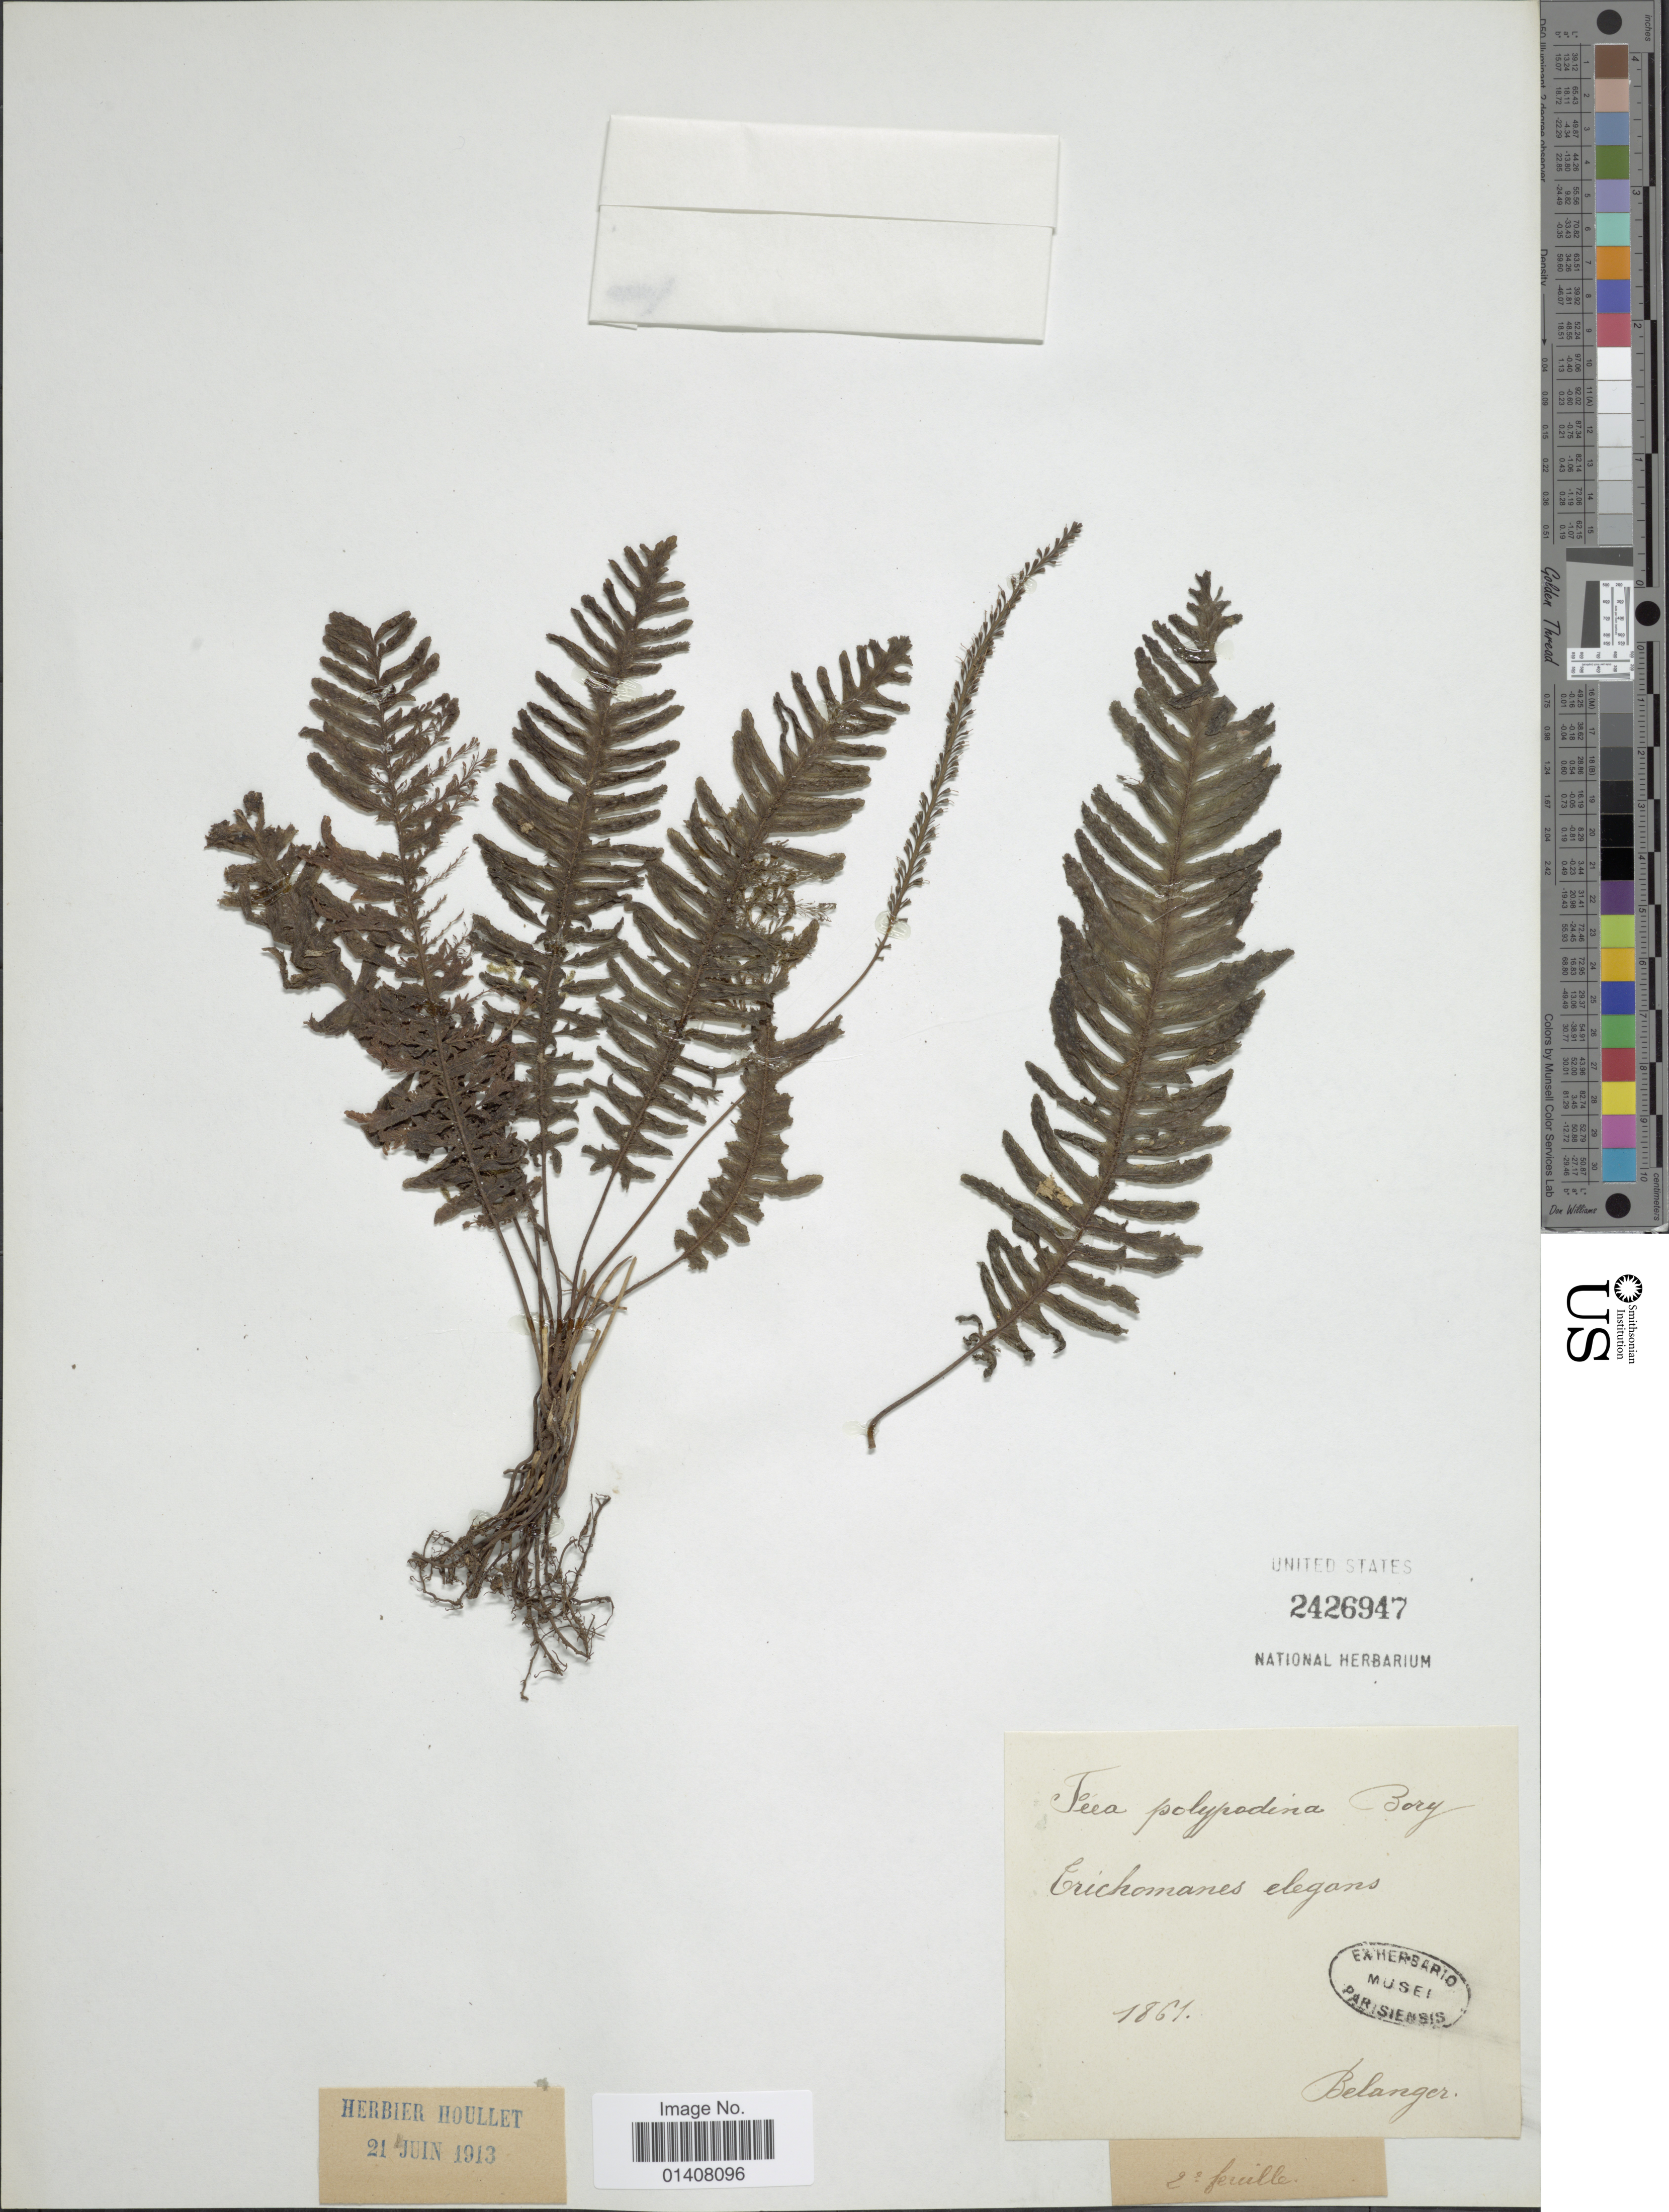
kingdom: Plantae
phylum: Tracheophyta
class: Polypodiopsida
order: Hymenophyllales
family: Hymenophyllaceae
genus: Trichomanes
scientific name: Trichomanes osmundoides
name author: DC. ex Poir.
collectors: Belanger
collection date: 1861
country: Canada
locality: Belanger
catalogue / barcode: US 2426947